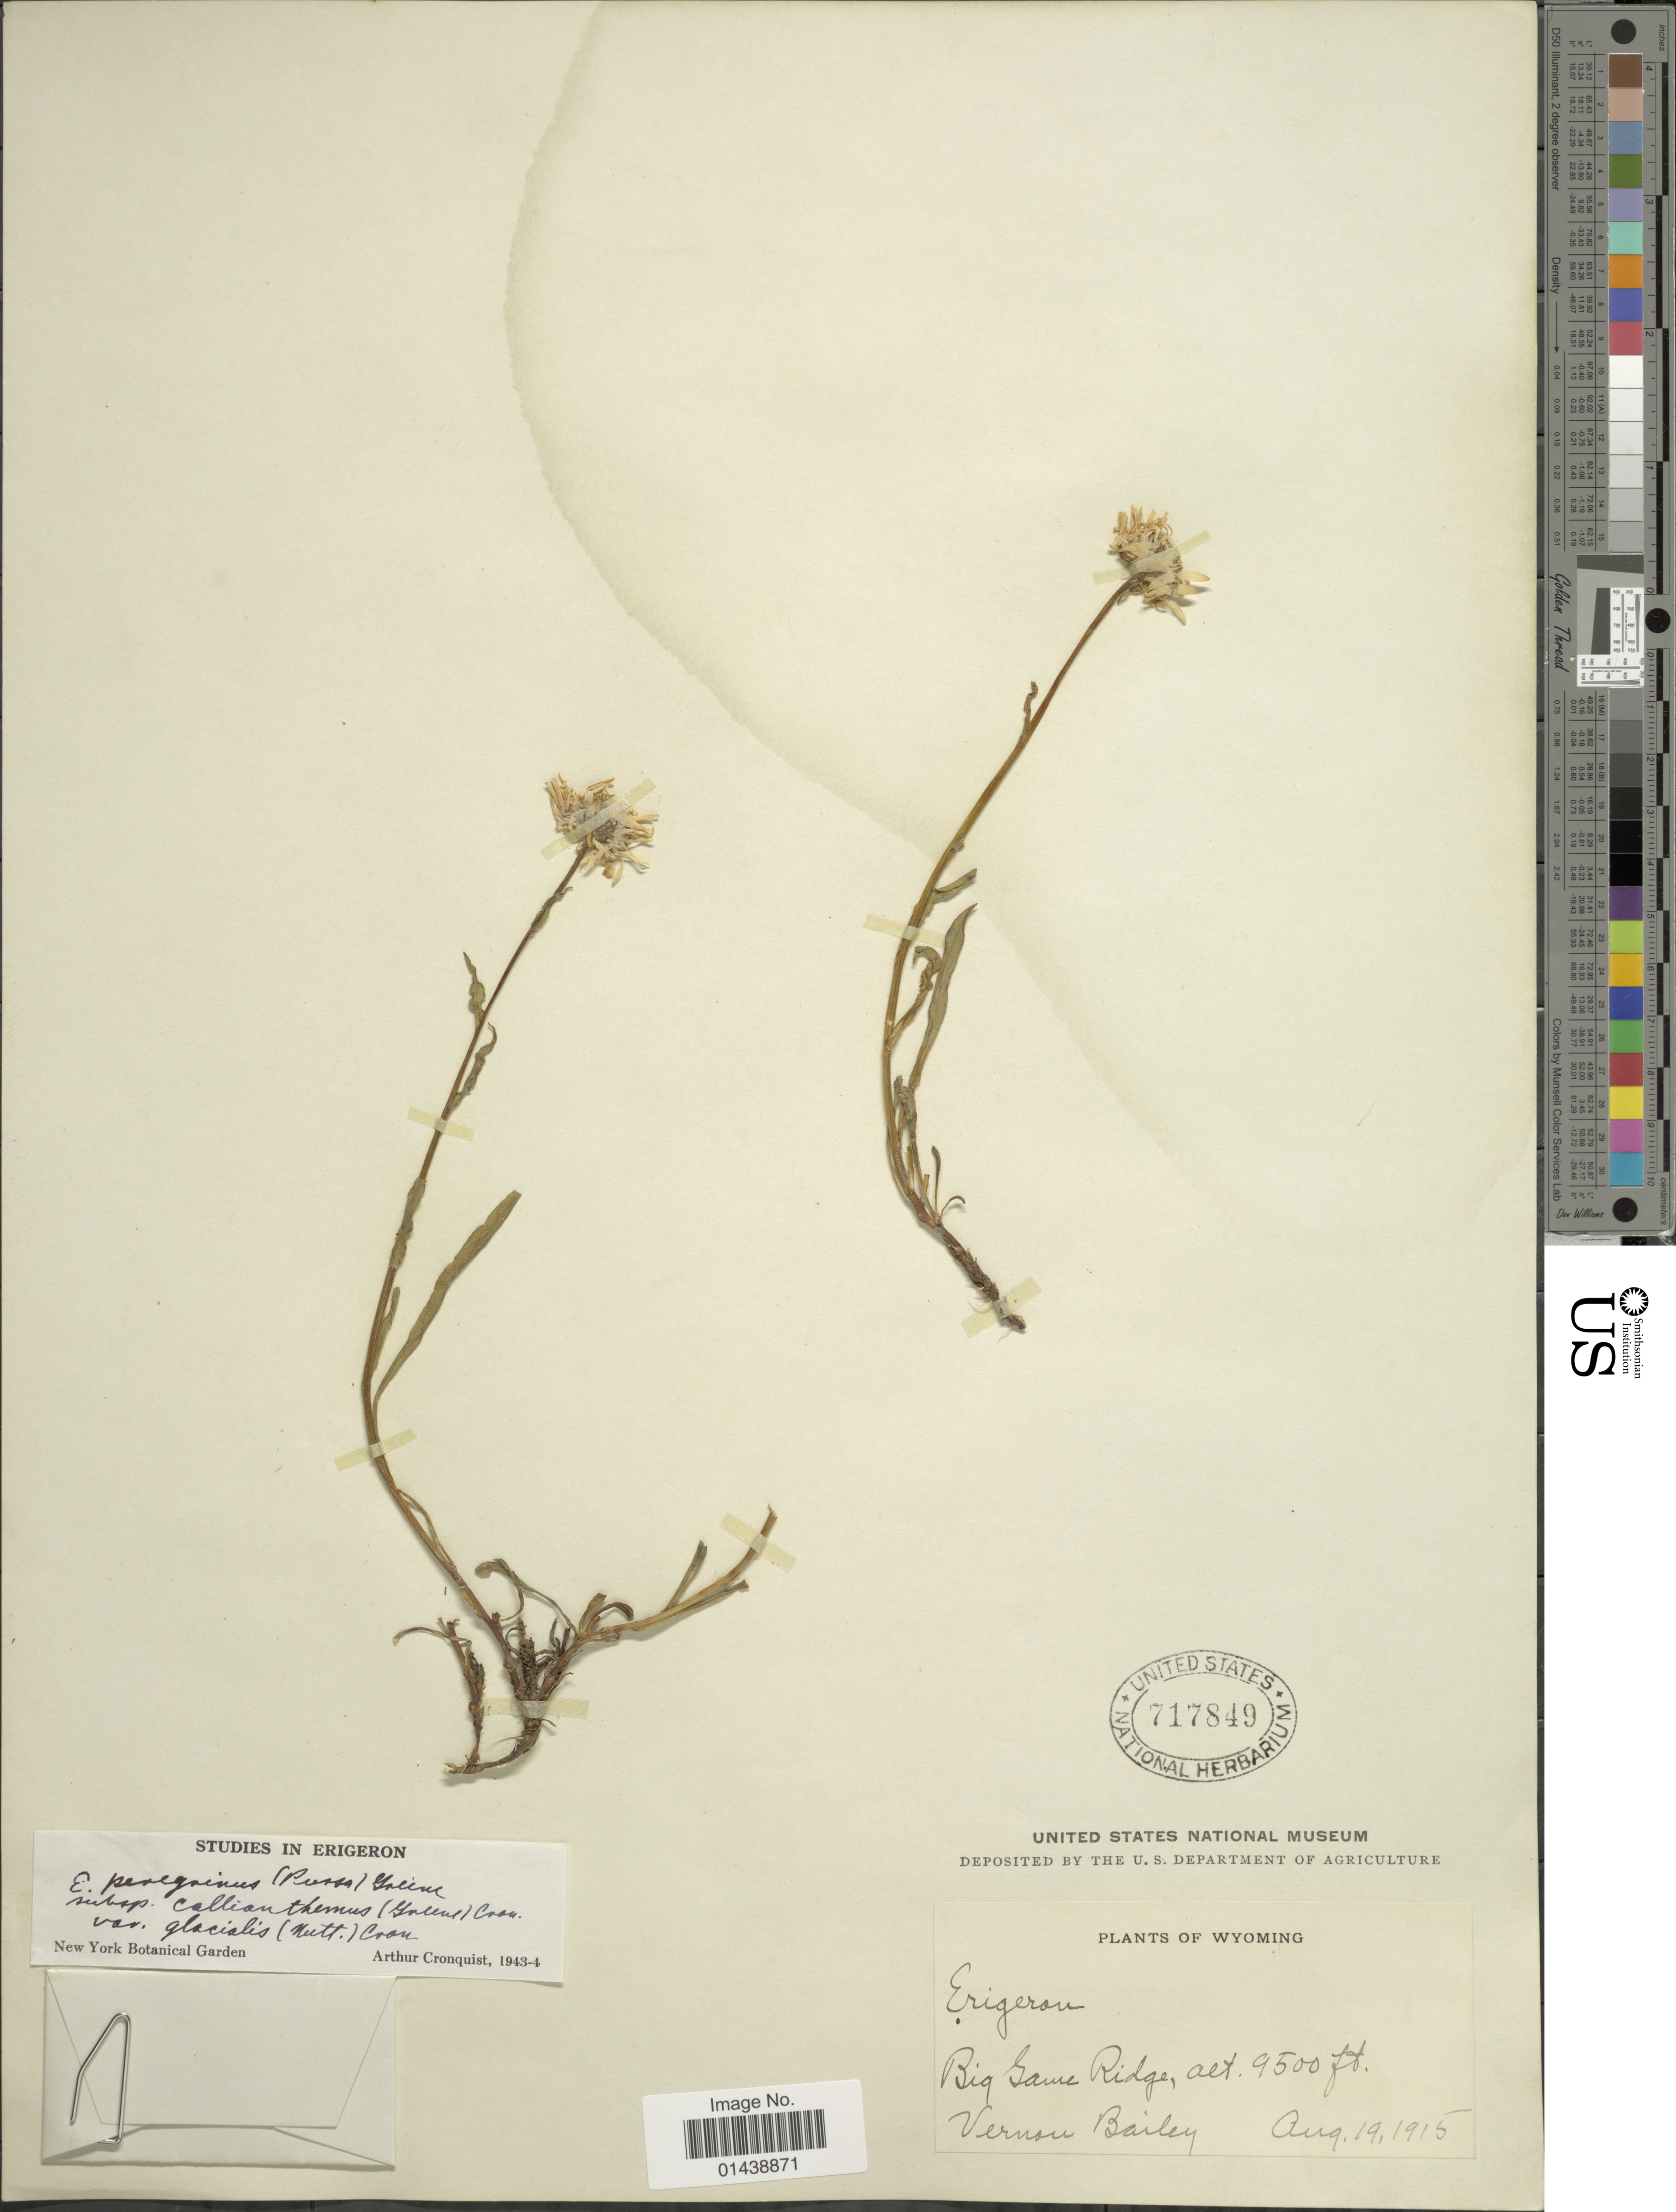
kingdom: Plantae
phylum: Tracheophyta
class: Magnoliopsida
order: Asterales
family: Asteraceae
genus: Erigeron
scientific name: Erigeron peregrinus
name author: (Banks ex Pursh) Greene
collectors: V. O. Bailey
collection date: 1915-08-19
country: United States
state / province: Wyoming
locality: Big Game Ridge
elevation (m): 2896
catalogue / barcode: US 717849